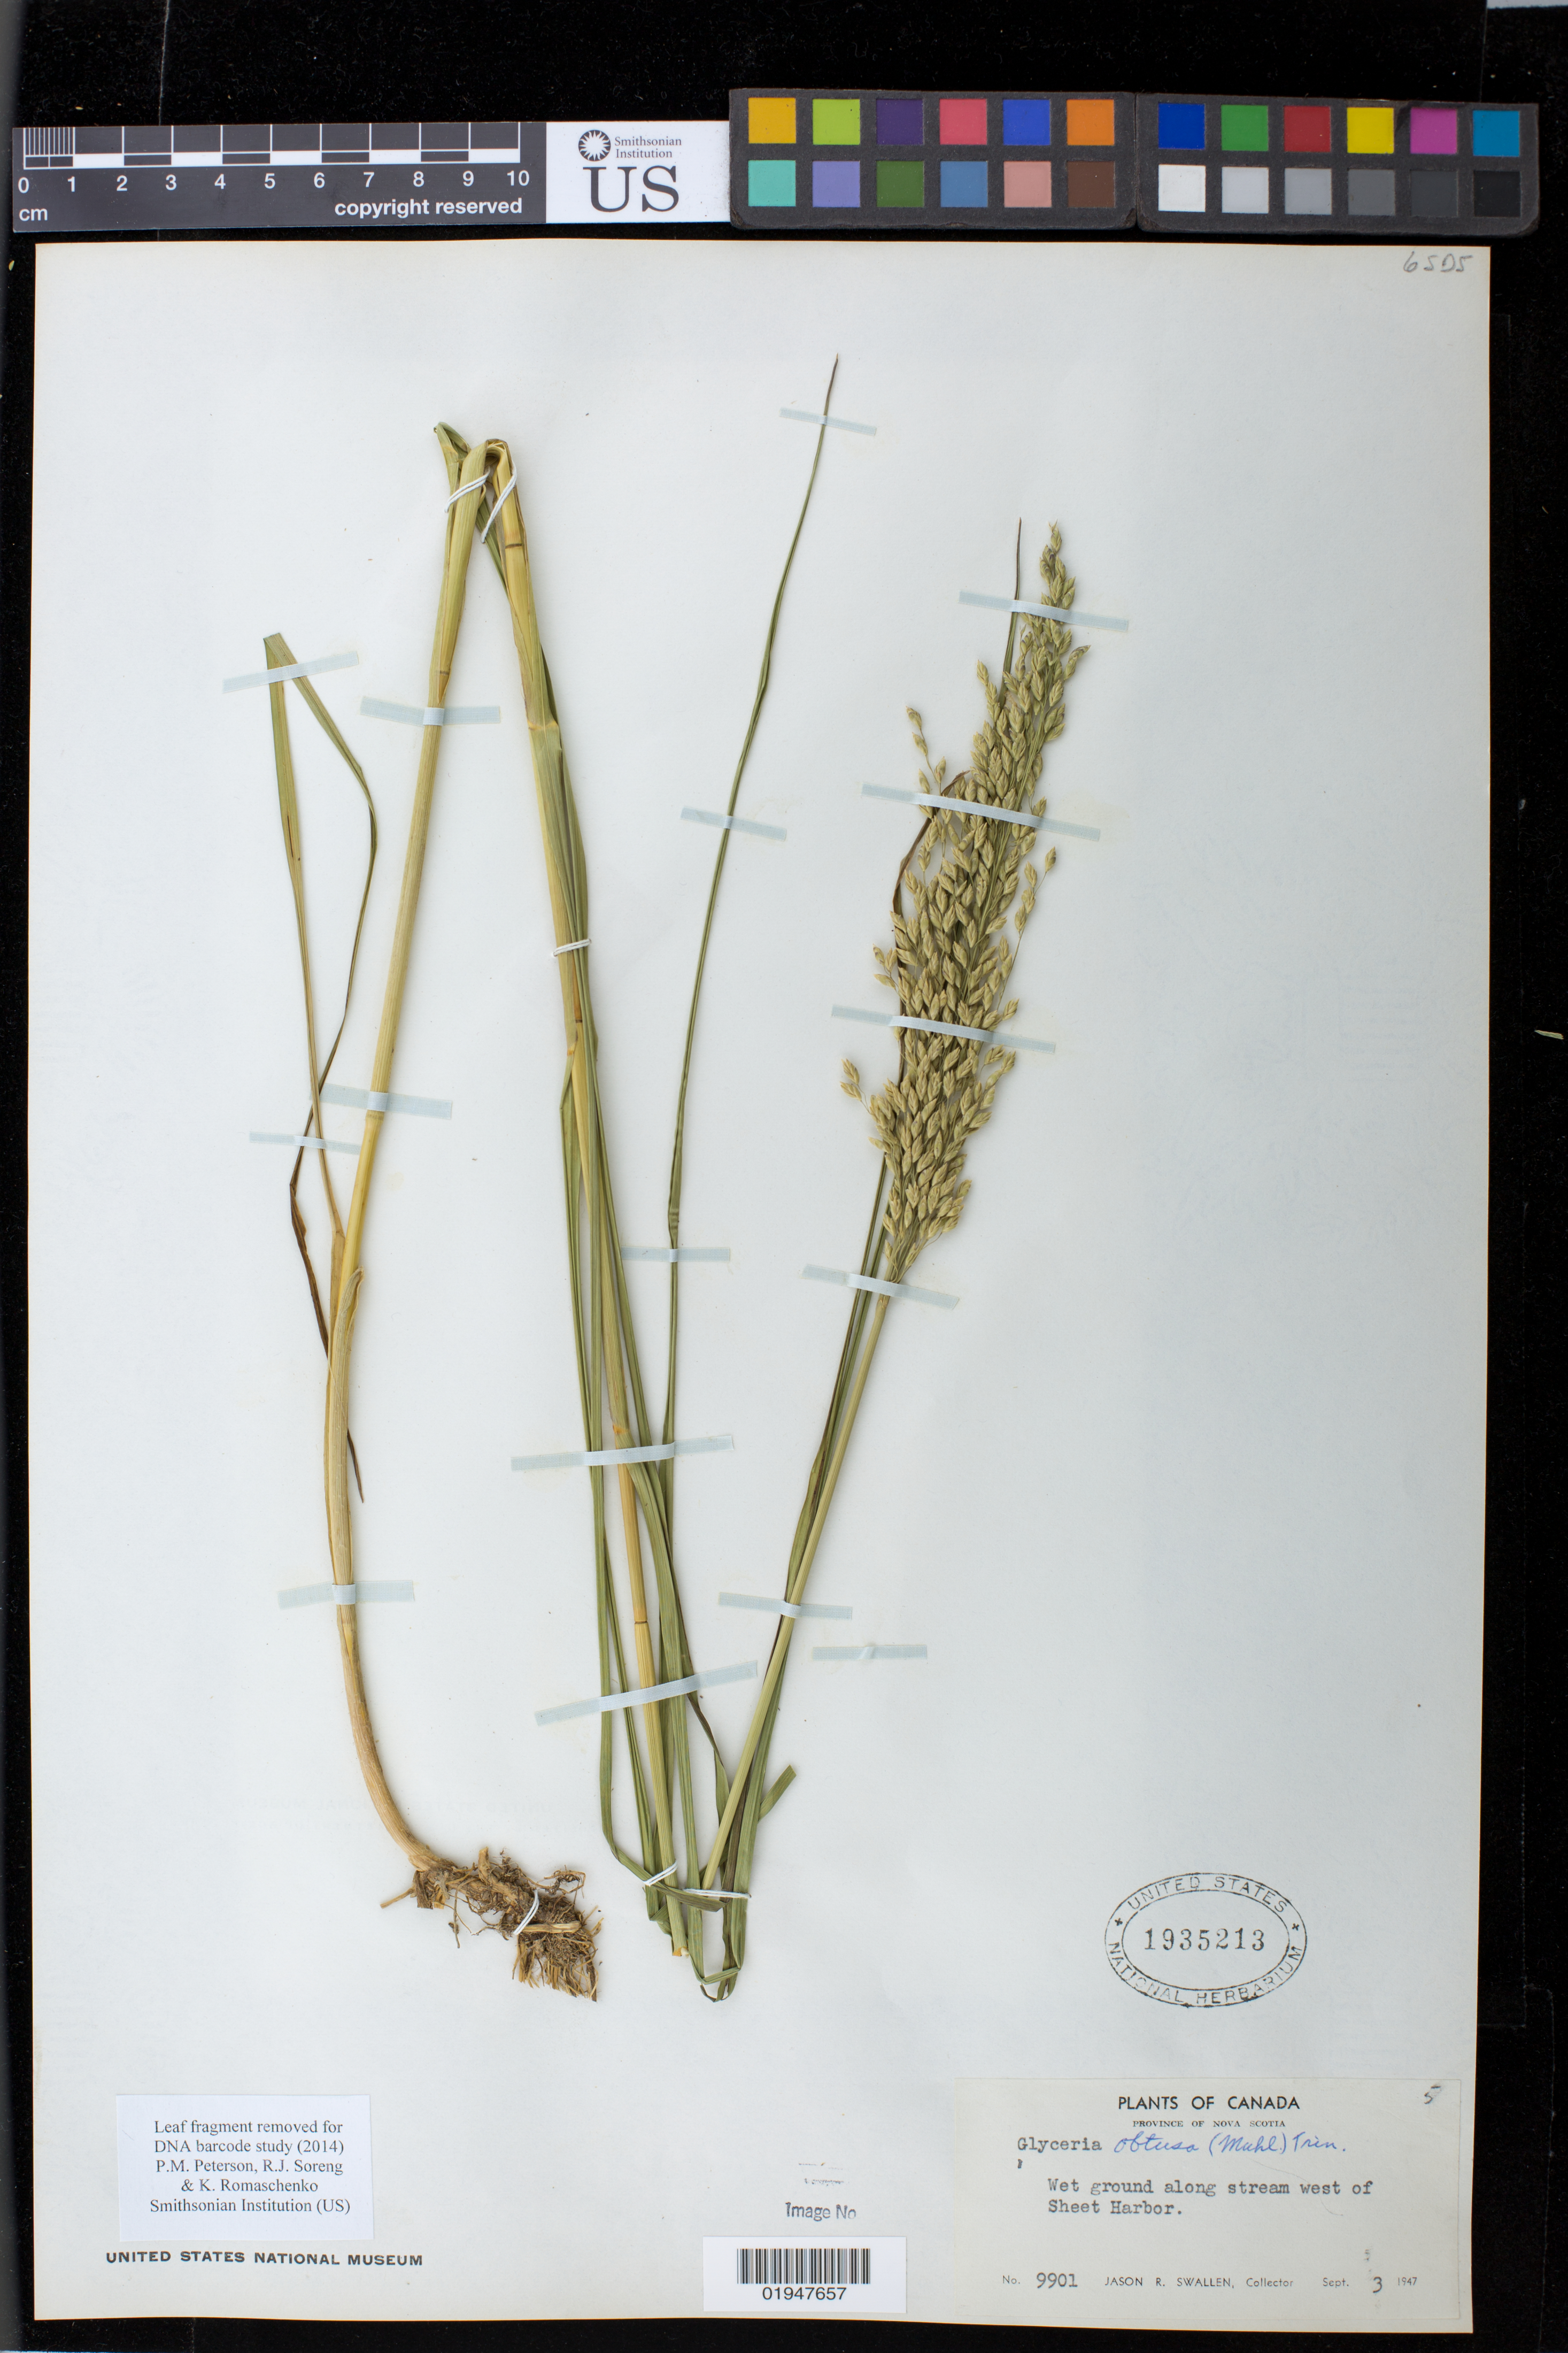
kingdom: Plantae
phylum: Tracheophyta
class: Liliopsida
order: Poales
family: Poaceae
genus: Glyceria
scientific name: Glyceria obtusa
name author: (Muhl.) Trin.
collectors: J. R. Swallen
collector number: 9901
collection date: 1947-09-03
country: Canada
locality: Wet ground along stream west of Sheet Harbor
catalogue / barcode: US 1935213